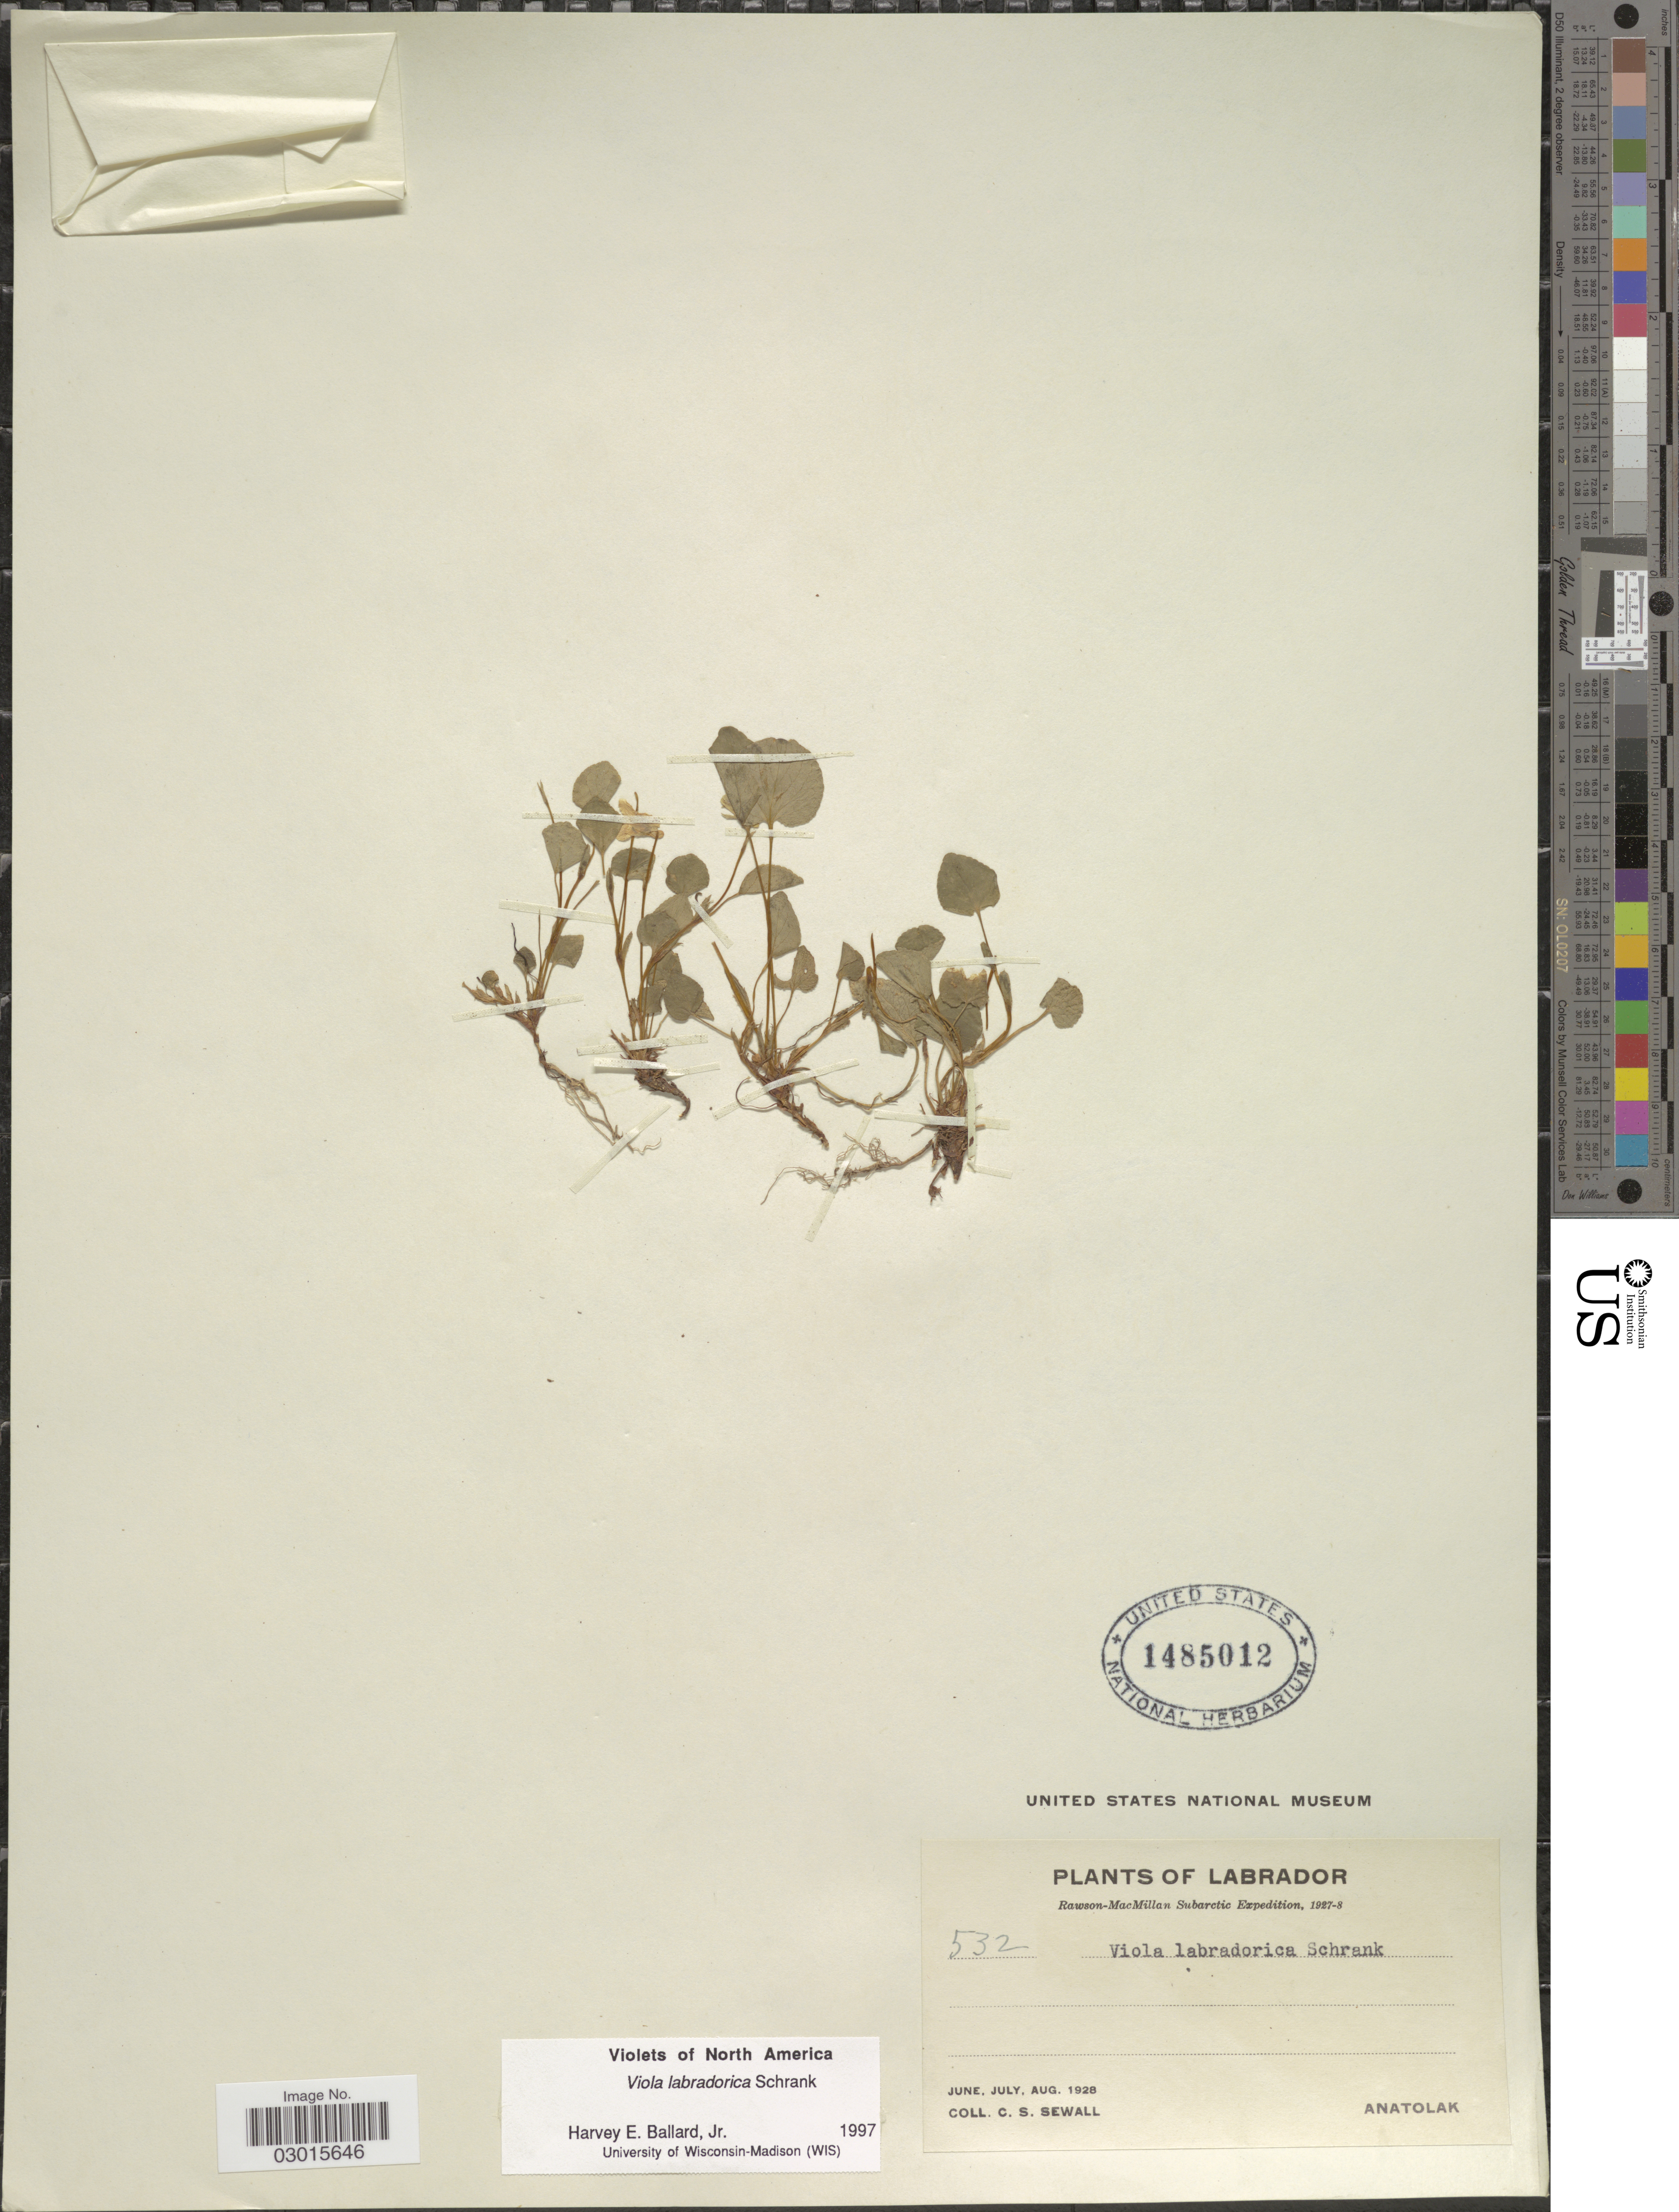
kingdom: Plantae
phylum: Tracheophyta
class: Magnoliopsida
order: Malpighiales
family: Violaceae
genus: Viola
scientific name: Viola labradorica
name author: Schrank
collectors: C. Sewall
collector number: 532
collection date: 1928-06/1928-08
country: Canada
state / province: Newfoundland and Labrador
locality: Labrador. Anatolak.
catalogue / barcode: US 1485012